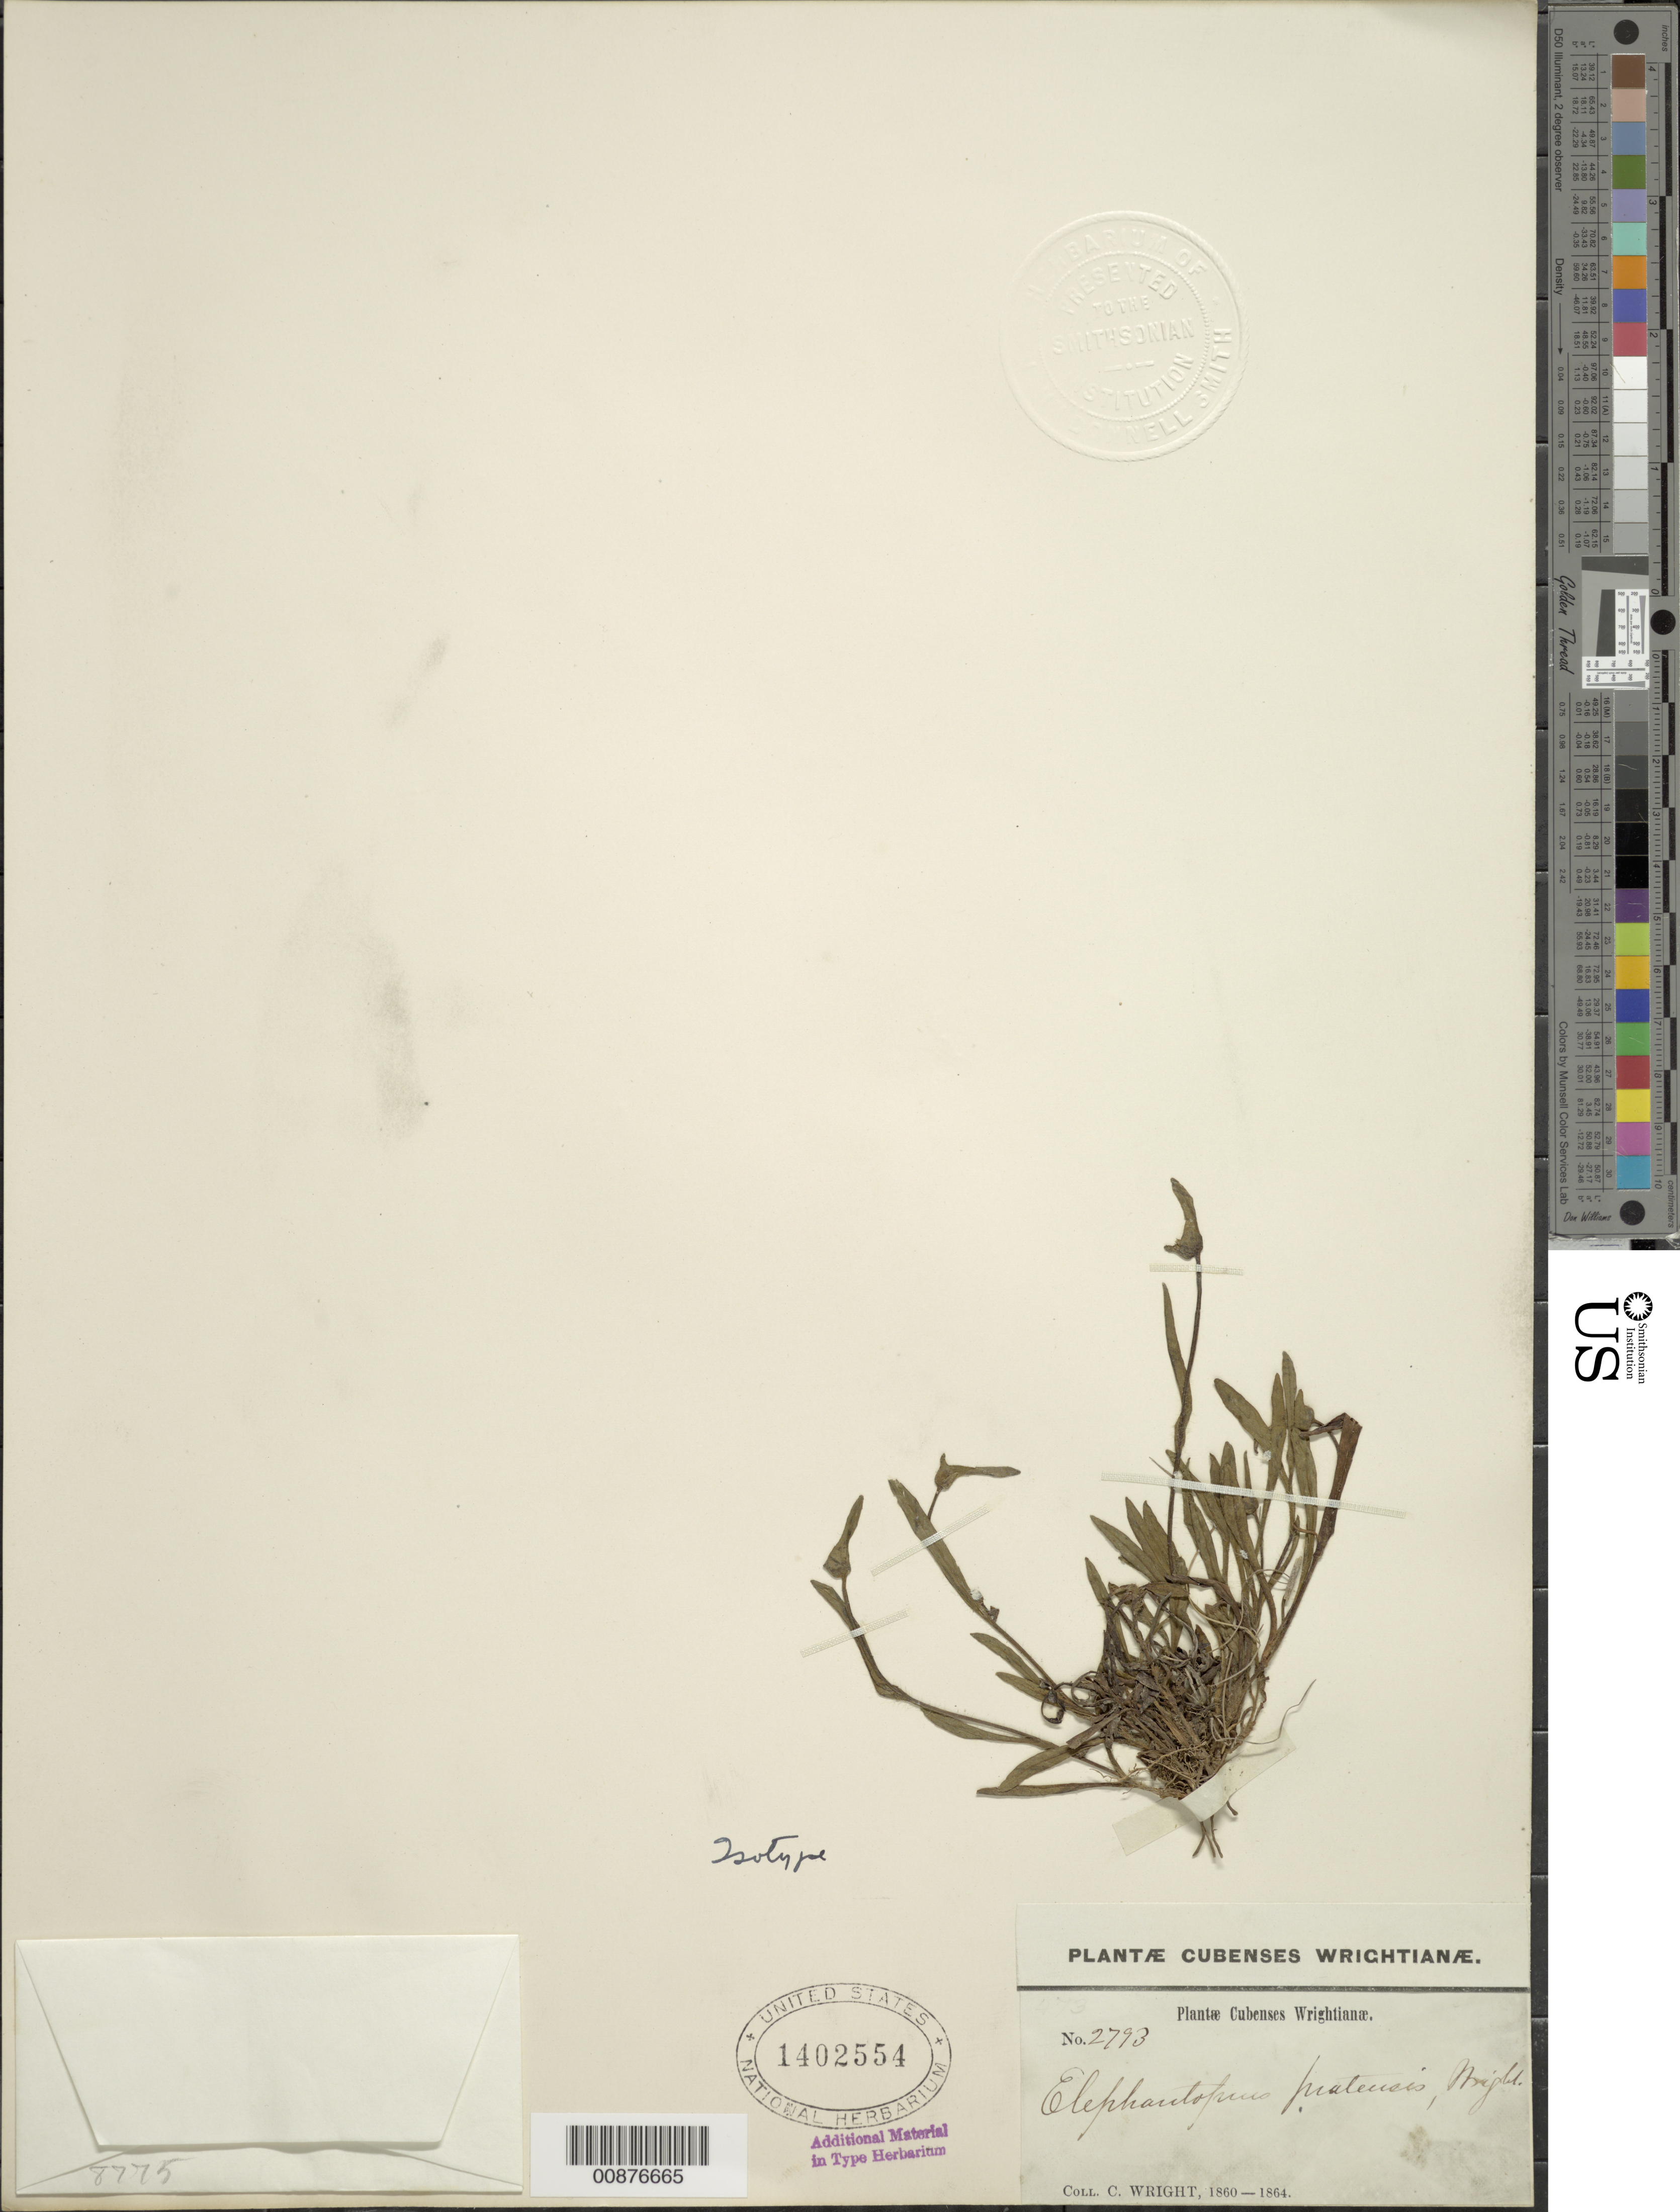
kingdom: Plantae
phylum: Tracheophyta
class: Magnoliopsida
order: Asterales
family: Asteraceae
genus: Elephantopus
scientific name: Elephantopus pratensis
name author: C. Wright in Sauvalle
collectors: C. Wright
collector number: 2793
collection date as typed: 1860 to -- --- 1864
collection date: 1860/1864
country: Cuba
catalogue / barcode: US 1402554